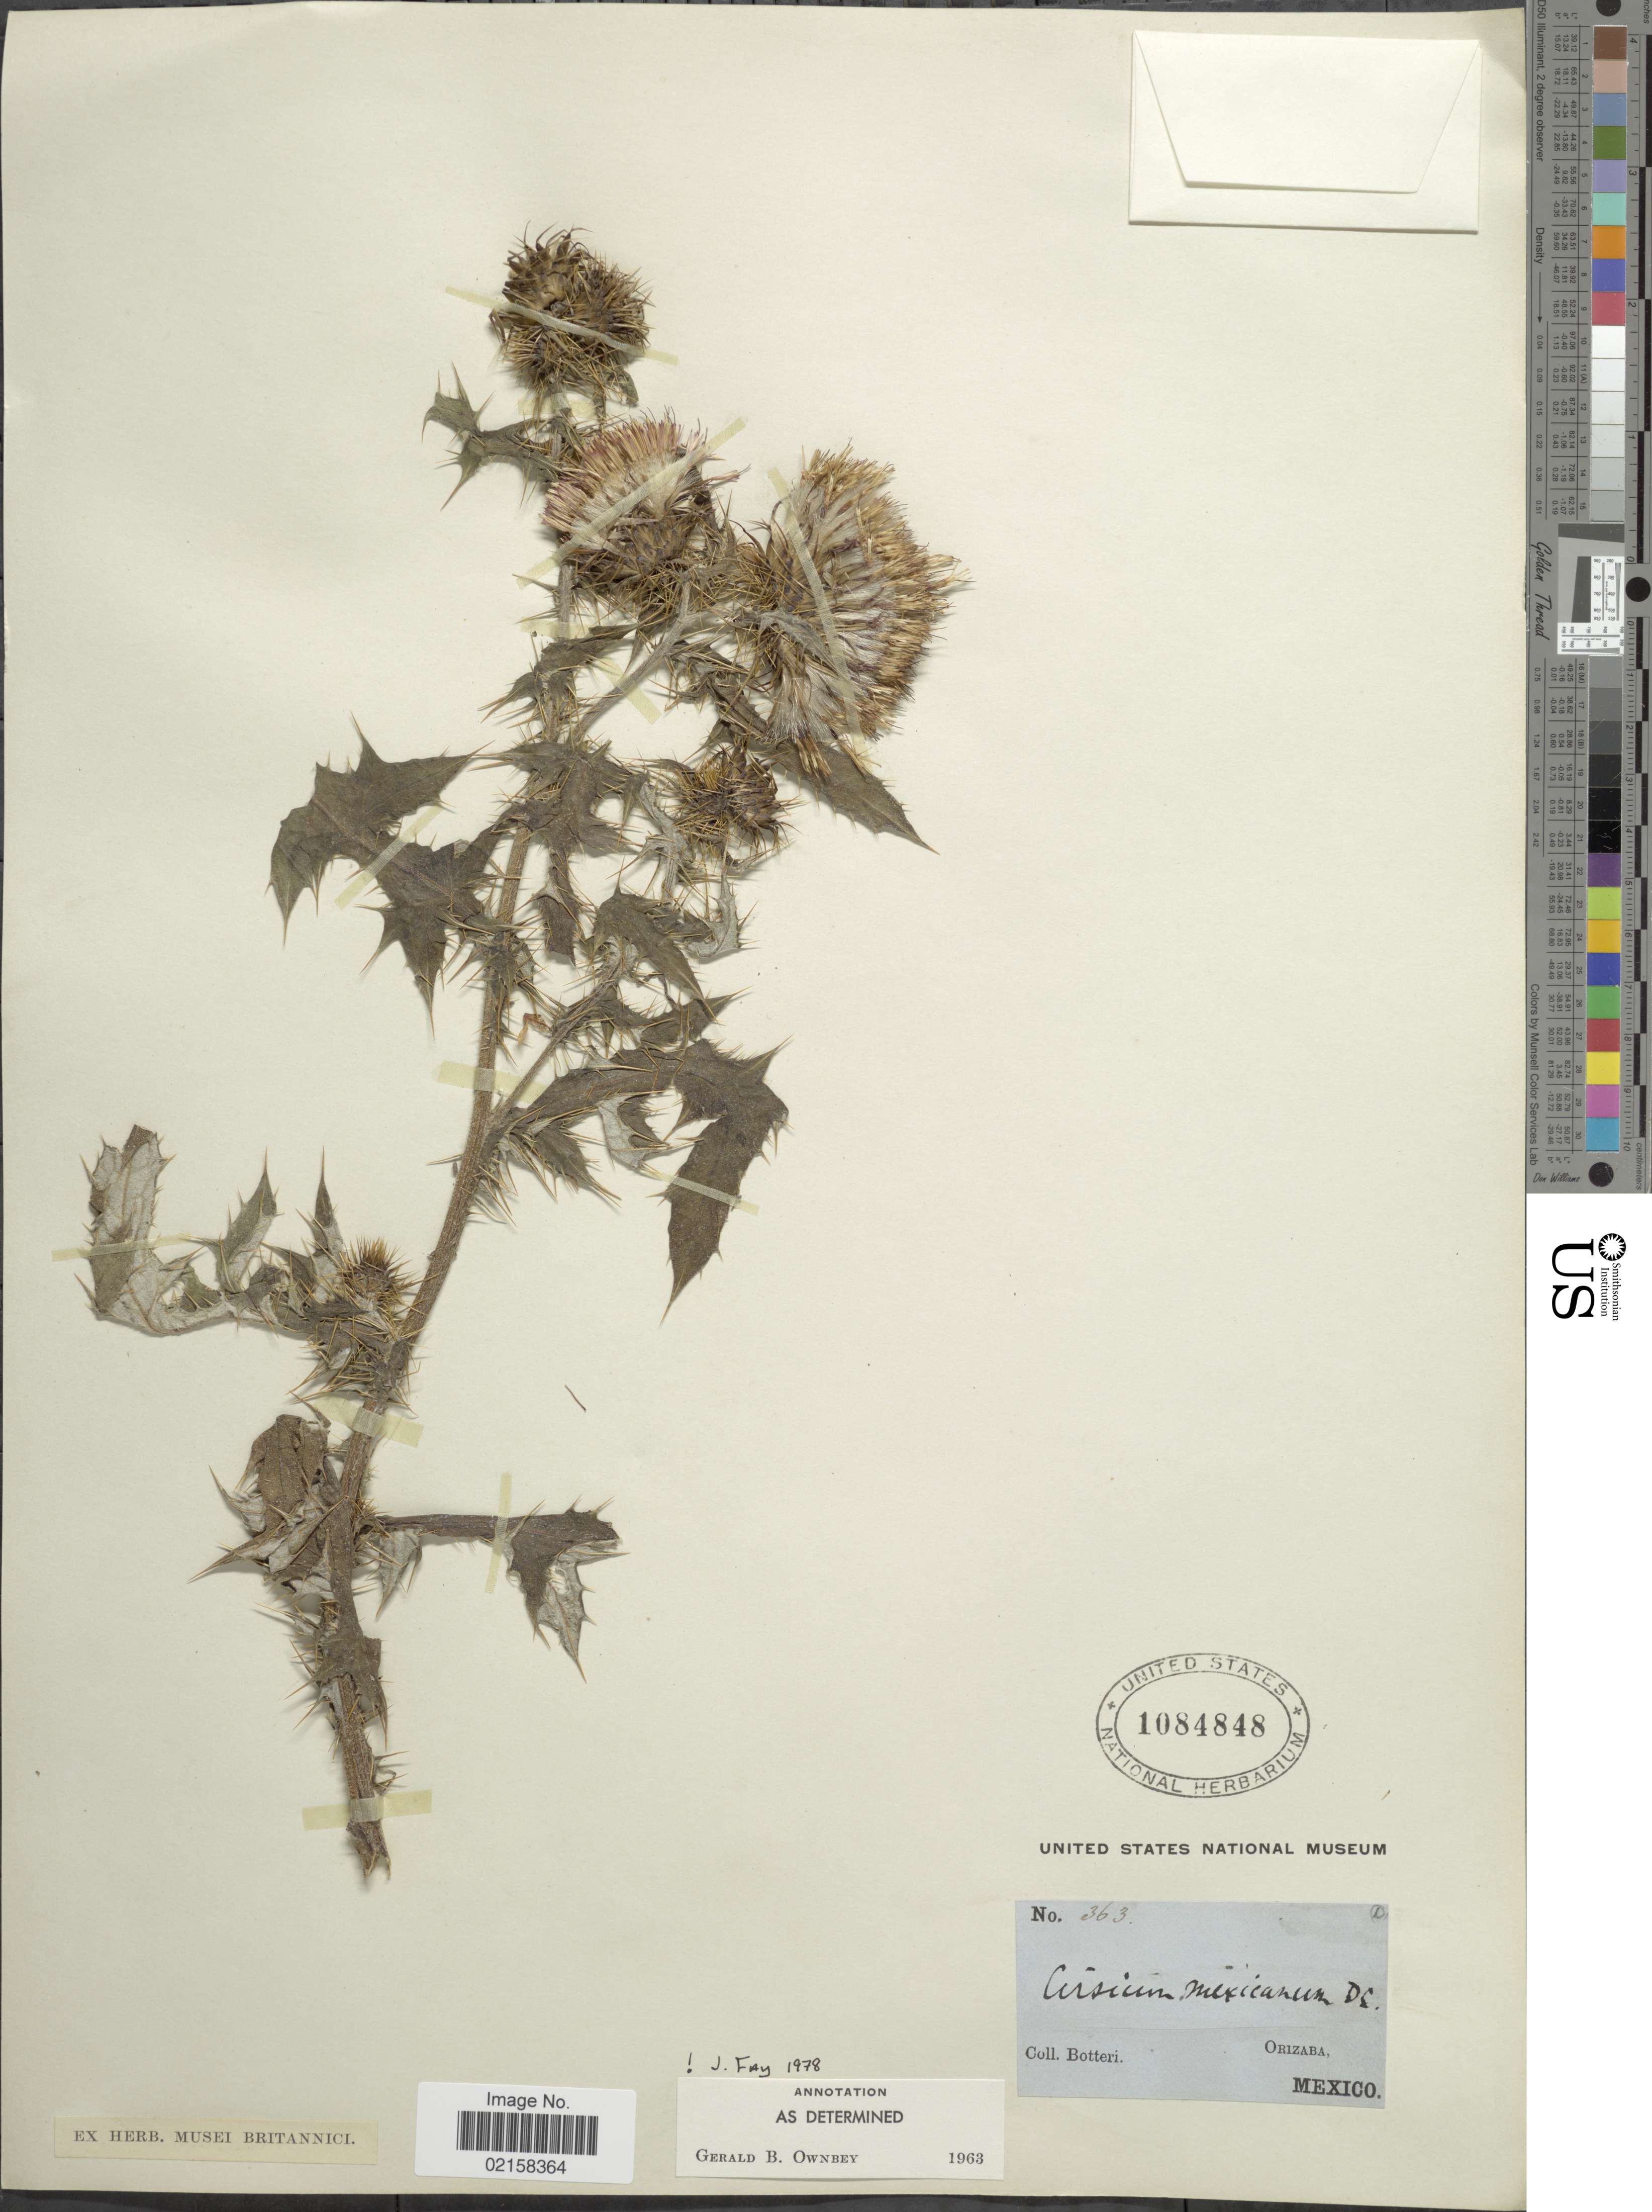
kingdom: Plantae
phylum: Tracheophyta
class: Magnoliopsida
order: Asterales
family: Asteraceae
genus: Cirsium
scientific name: Cirsium mexicanum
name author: DC.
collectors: -. Botteri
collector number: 363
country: Mexico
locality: Orizaba.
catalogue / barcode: US 1084848